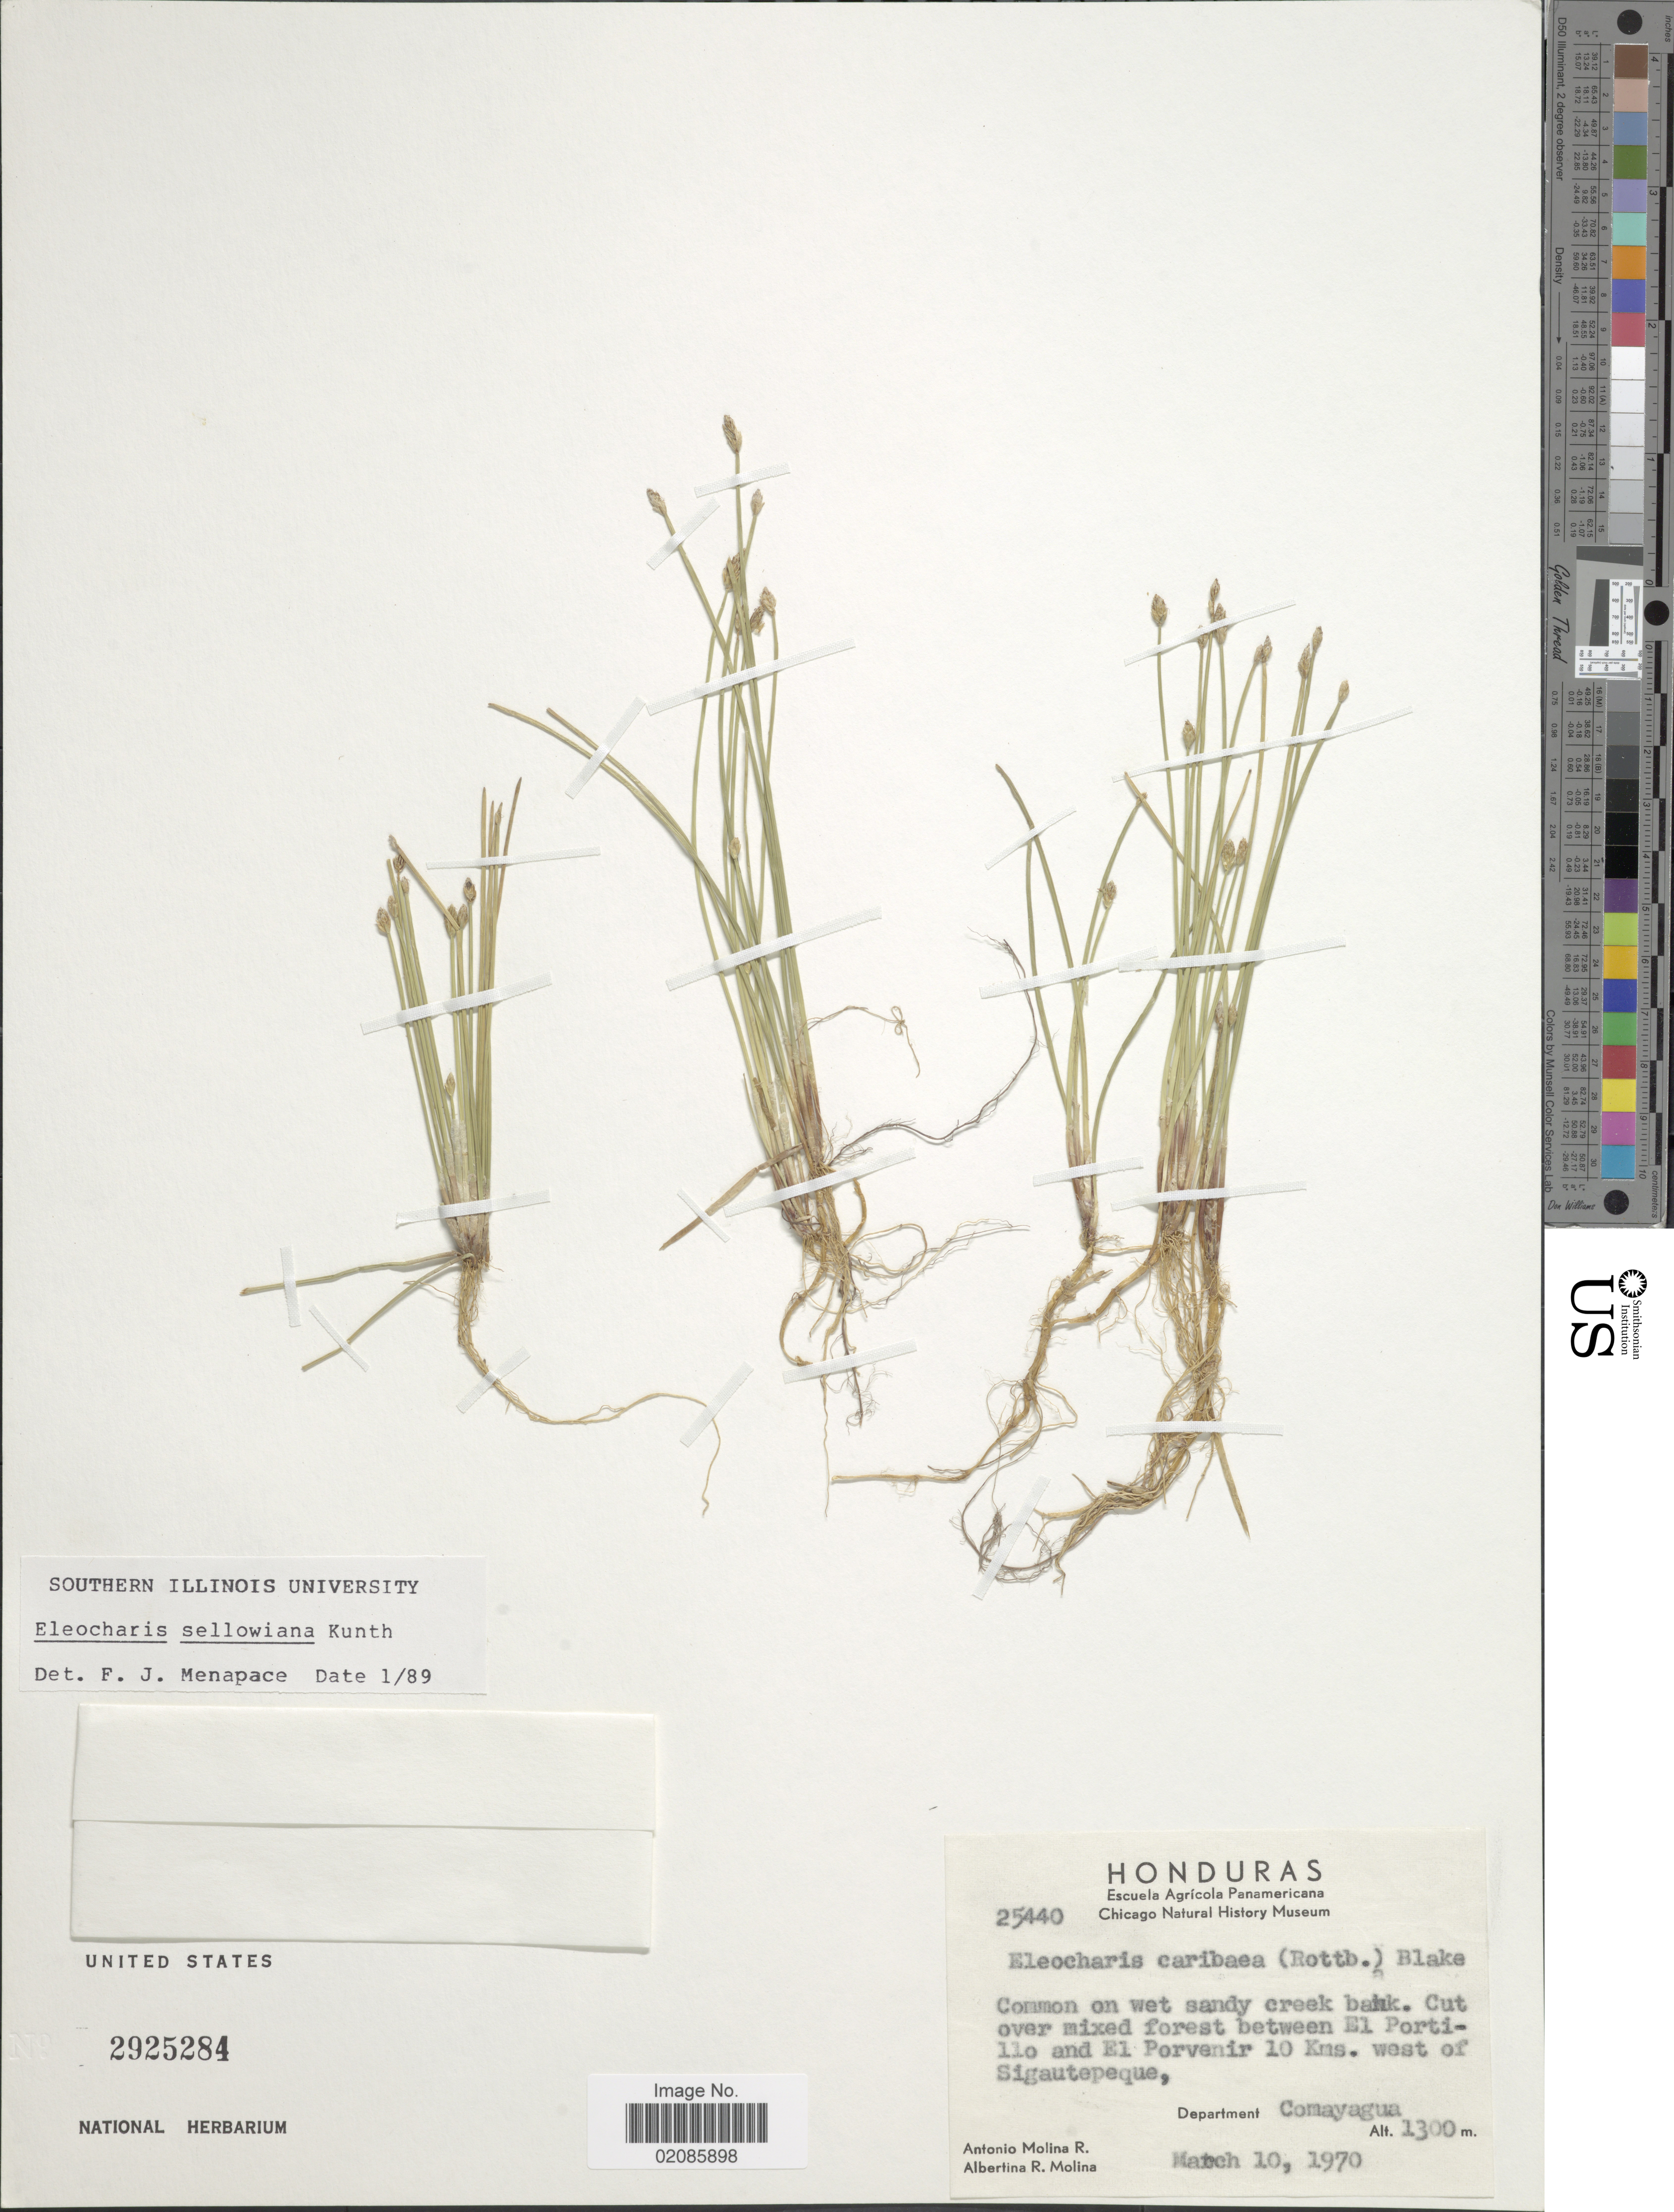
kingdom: Plantae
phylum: Tracheophyta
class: Liliopsida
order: Poales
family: Cyperaceae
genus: Eleocharis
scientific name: Eleocharis sellowiana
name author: Kunth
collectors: A. Molina R. & A. R. Molina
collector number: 25440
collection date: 1970-03-10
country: Honduras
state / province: Comayagua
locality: Common on wet sandy creek bank. Cut over mixed forest between El Portillo and El Porvenir 10 Kms. west of Sigautepeque, Department Comayagua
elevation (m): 1300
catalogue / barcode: US 2925284